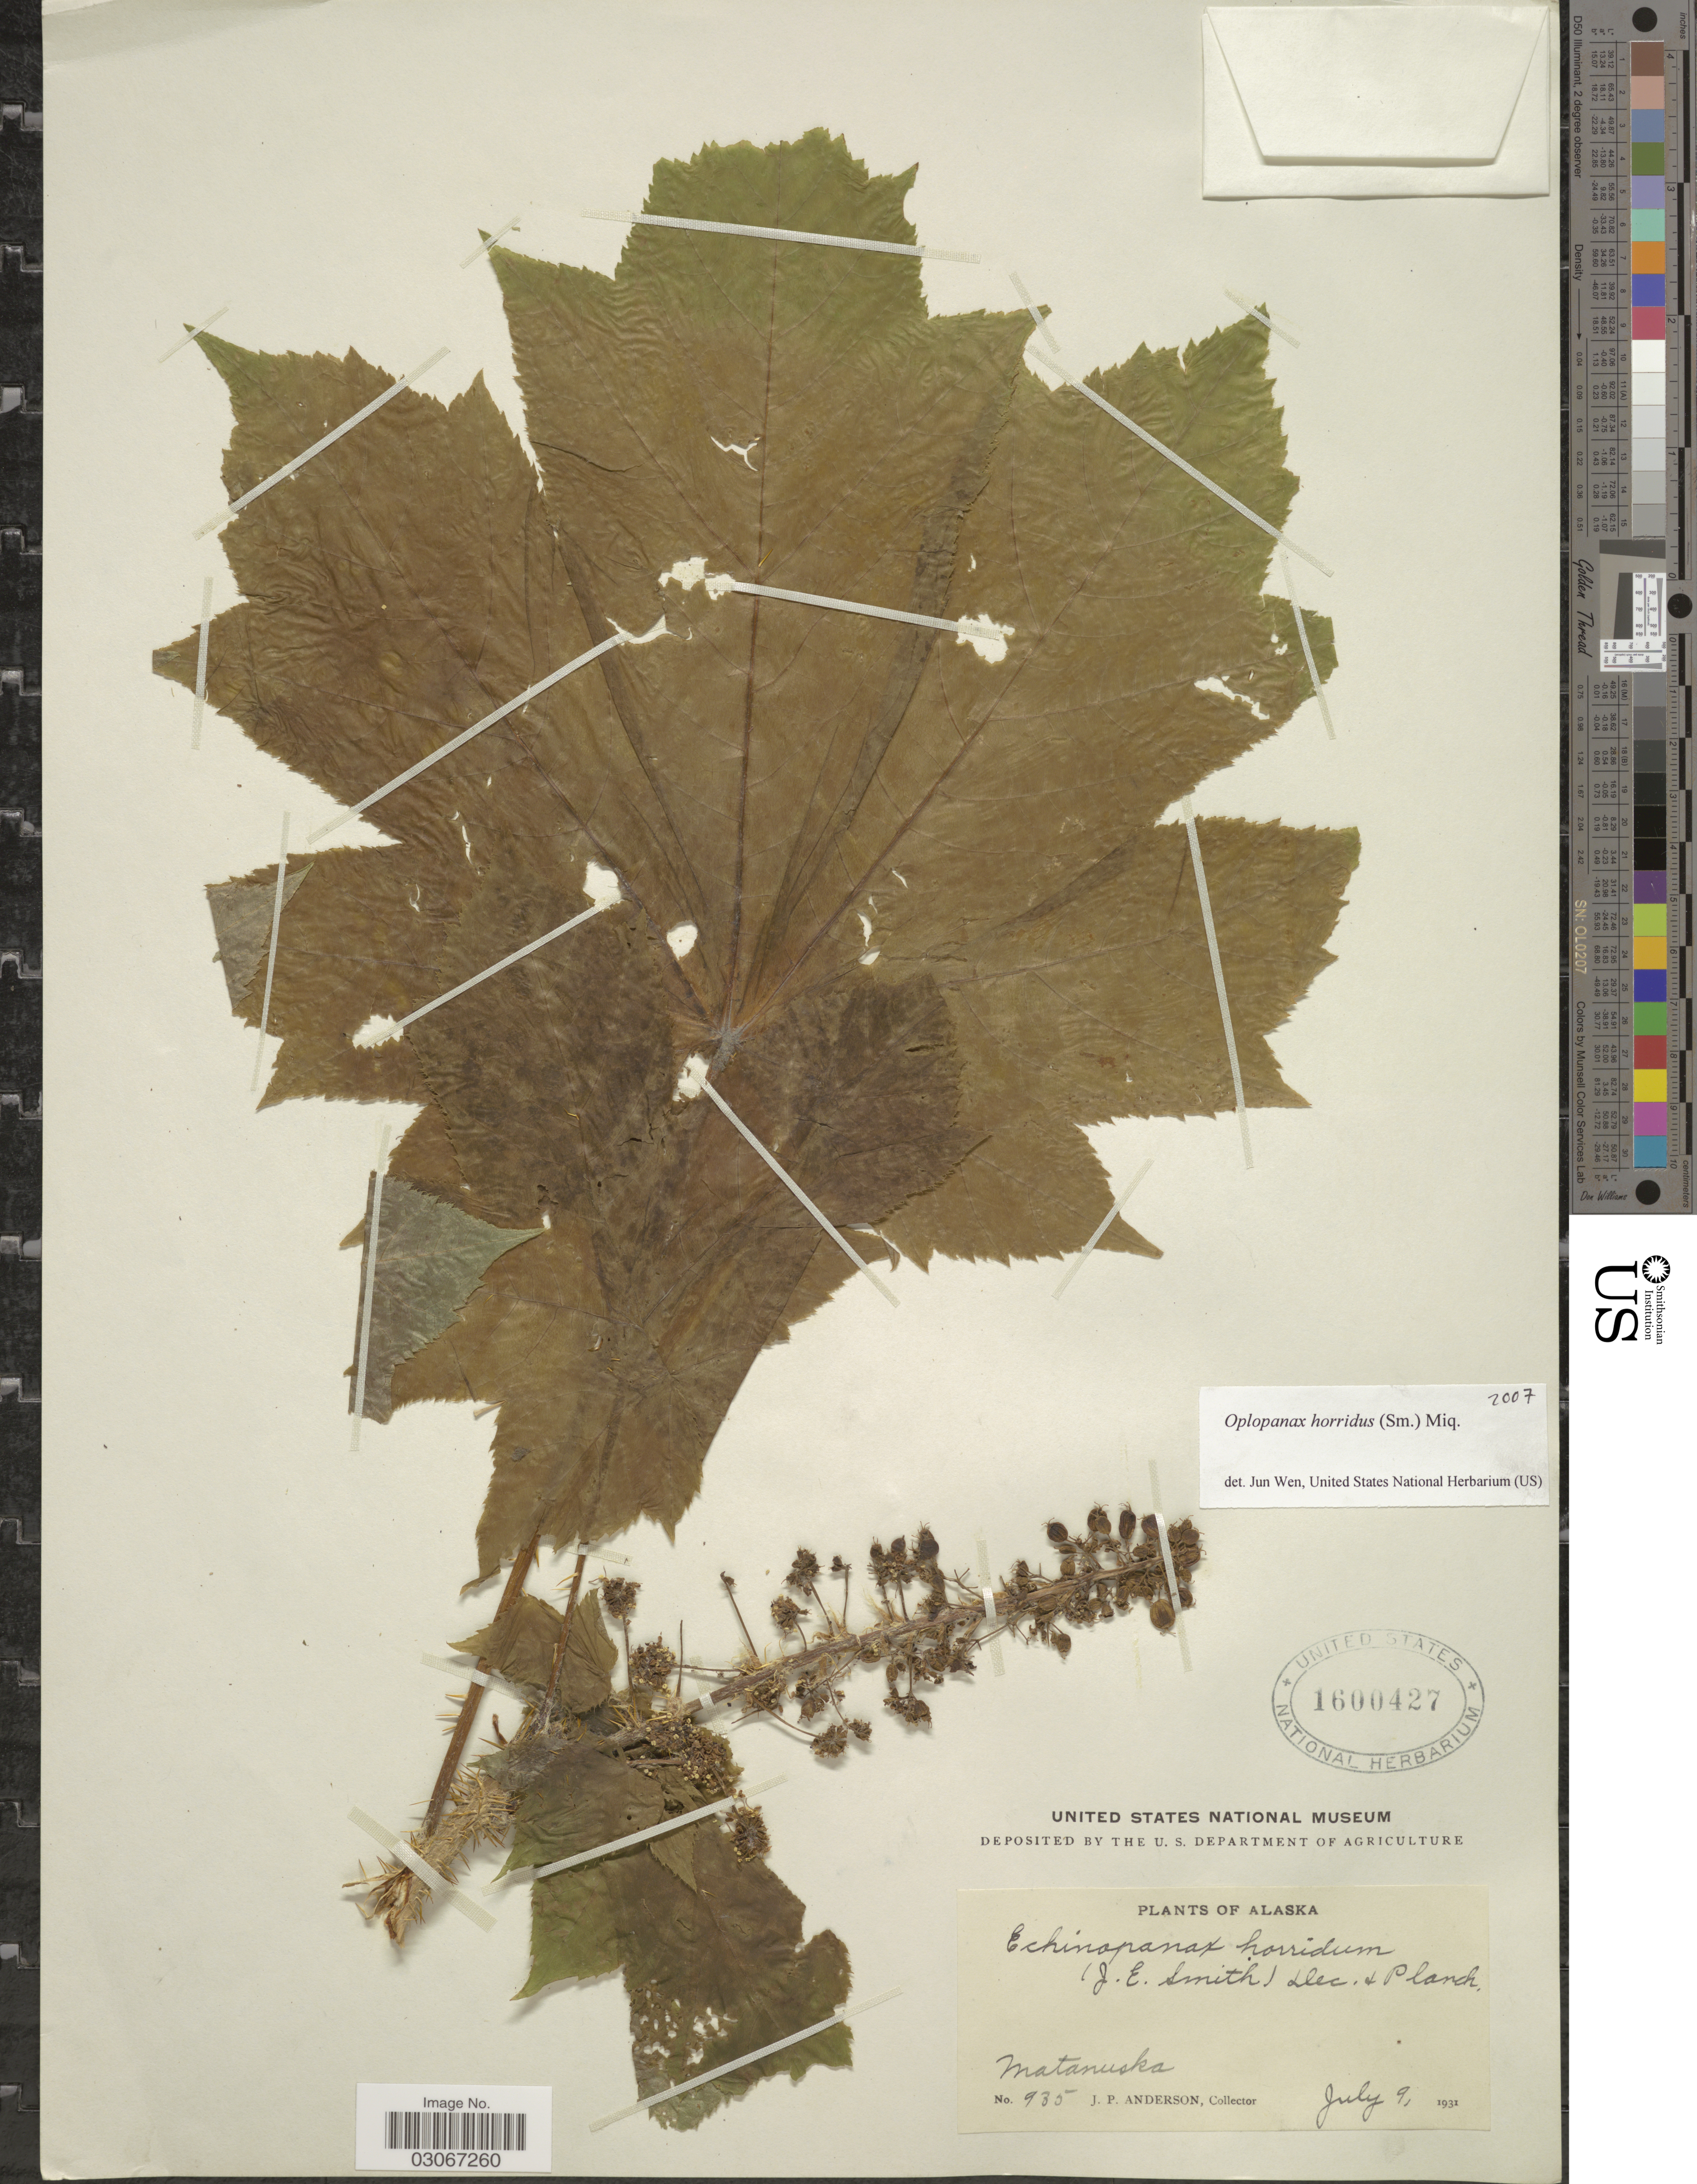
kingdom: Plantae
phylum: Tracheophyta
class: Magnoliopsida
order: Apiales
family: Apiaceae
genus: Opopanax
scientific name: Opopanax horridus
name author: Miq. ex Dippel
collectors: J. P. Anderson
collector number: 935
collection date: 1931-07-09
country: United States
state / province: Alaska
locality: Matanuska.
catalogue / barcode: US 1600427